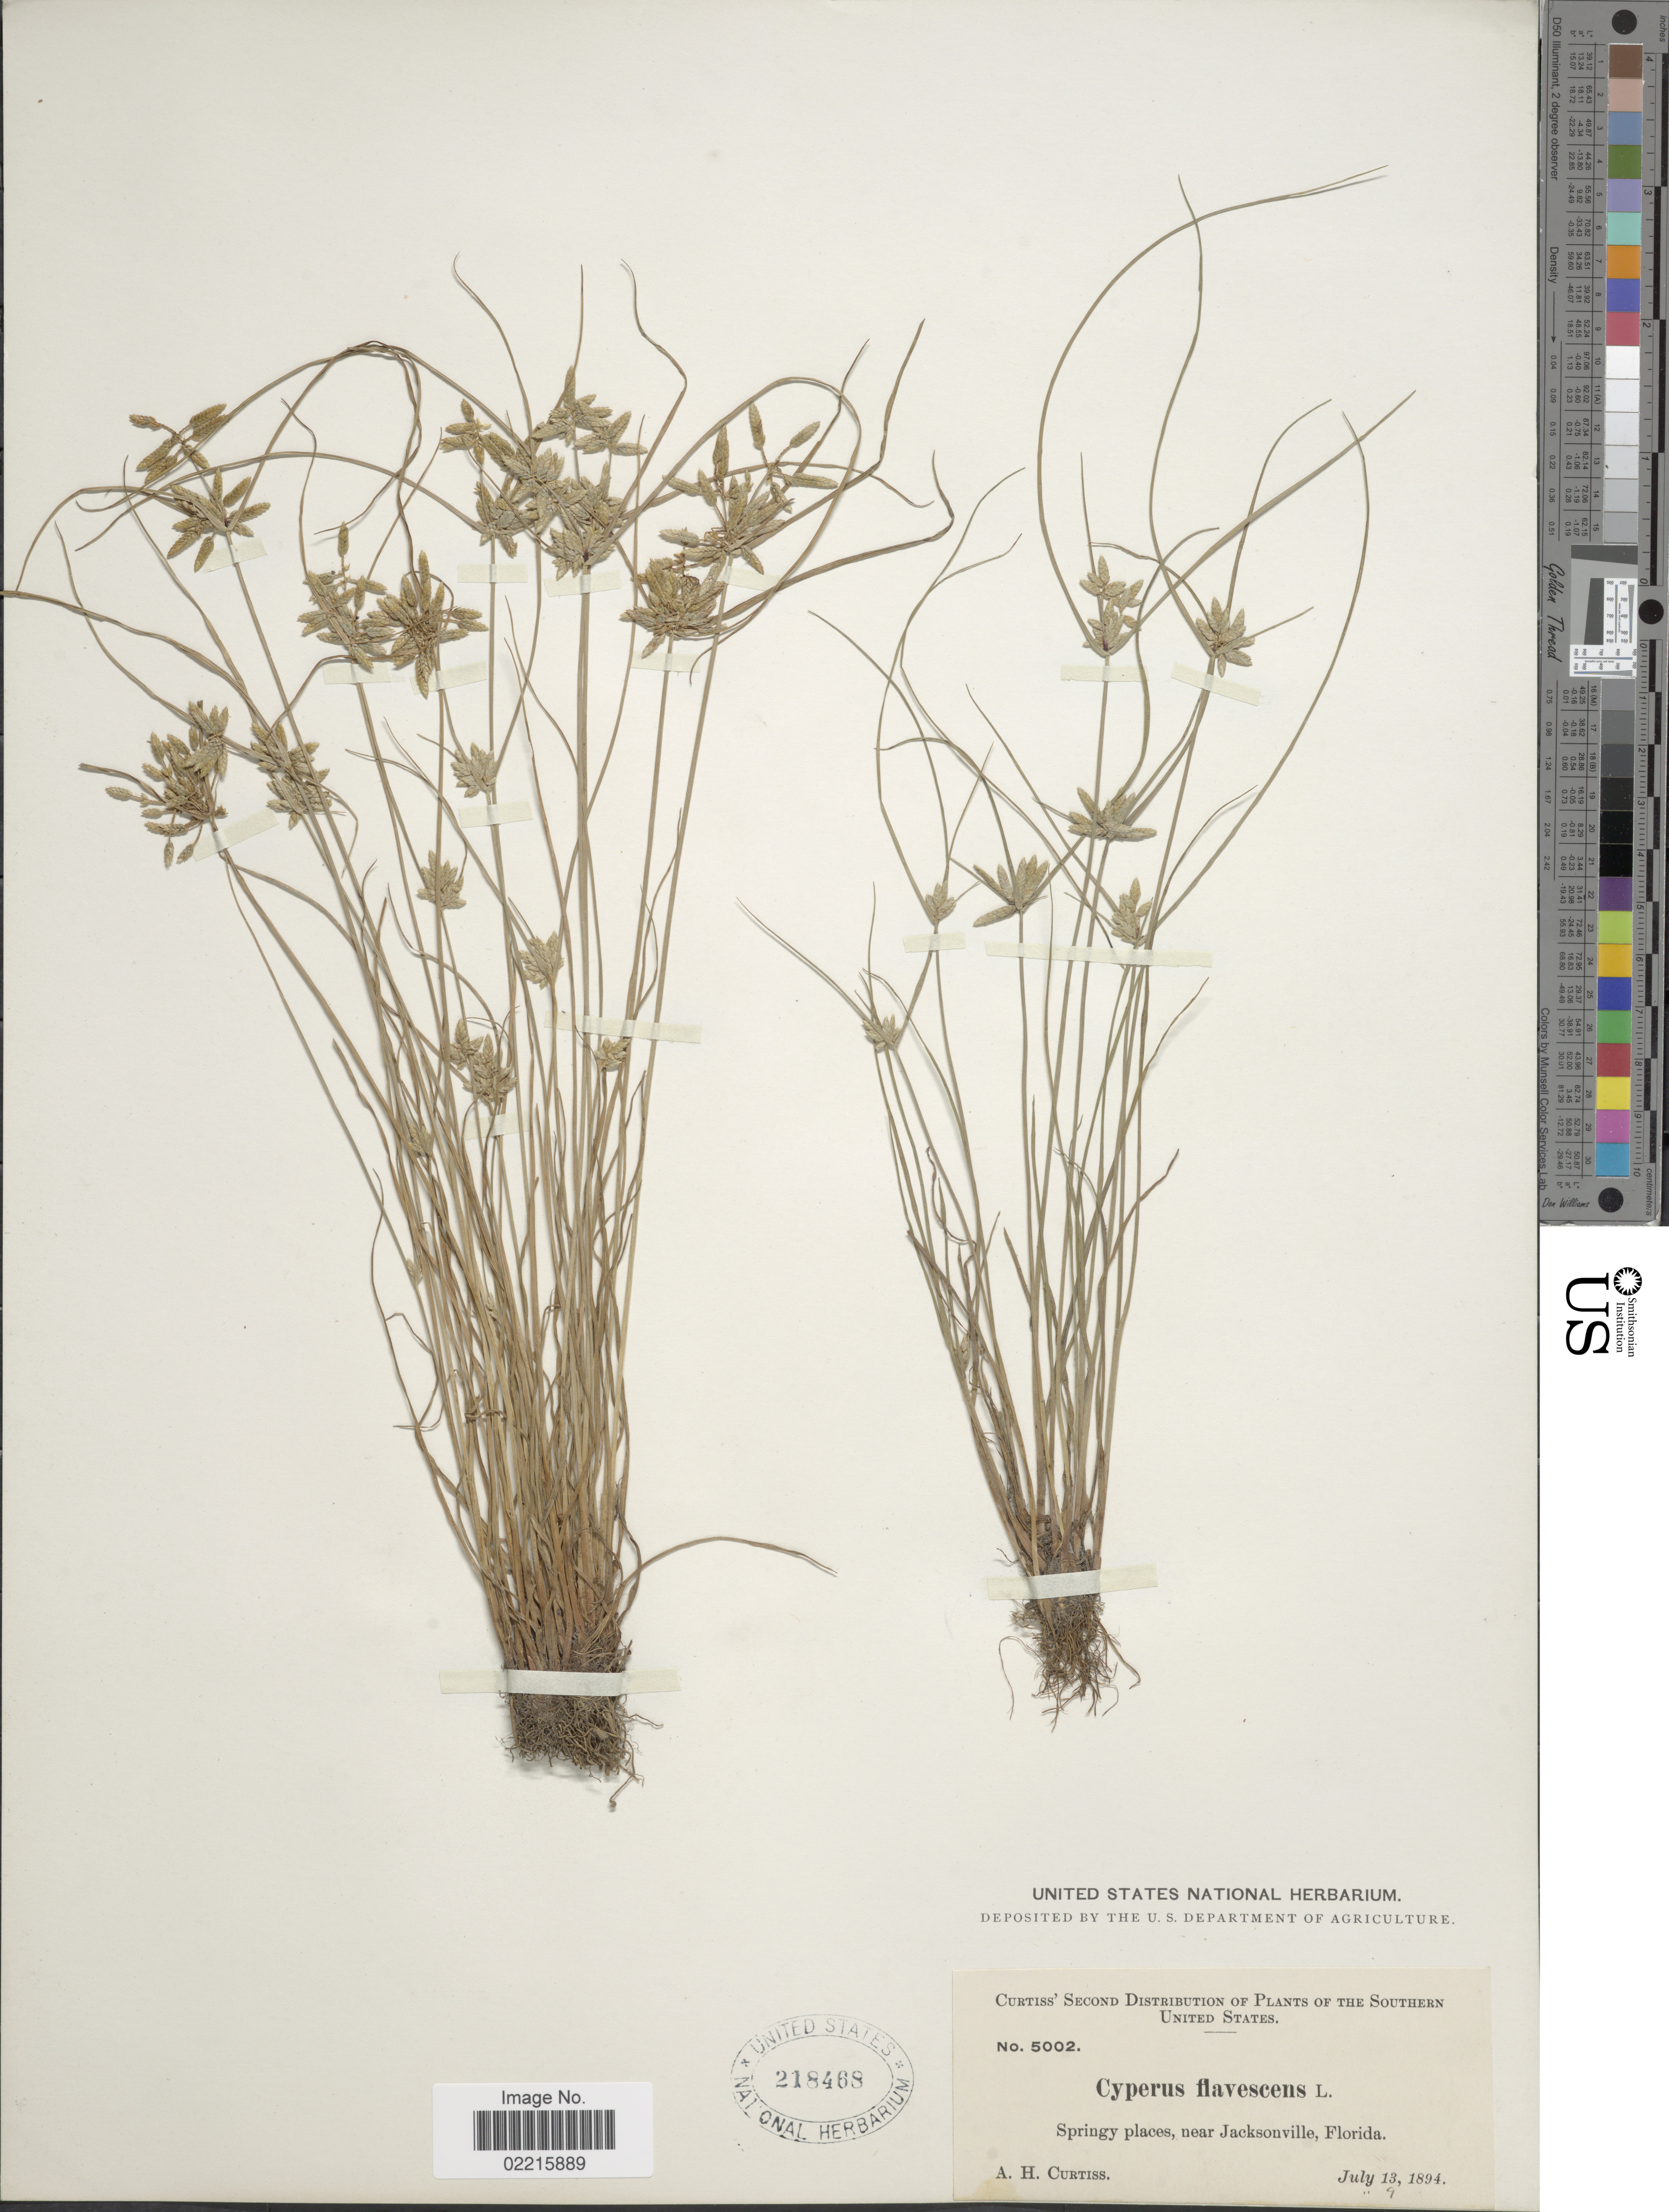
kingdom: Plantae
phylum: Tracheophyta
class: Liliopsida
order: Poales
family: Cyperaceae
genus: Cyperus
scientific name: Cyperus flavescens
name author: L.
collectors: A. H. Curtiss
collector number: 5002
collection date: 1894-07-13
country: United States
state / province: Florida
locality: Springy places, near Jacksonville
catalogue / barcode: US 218468